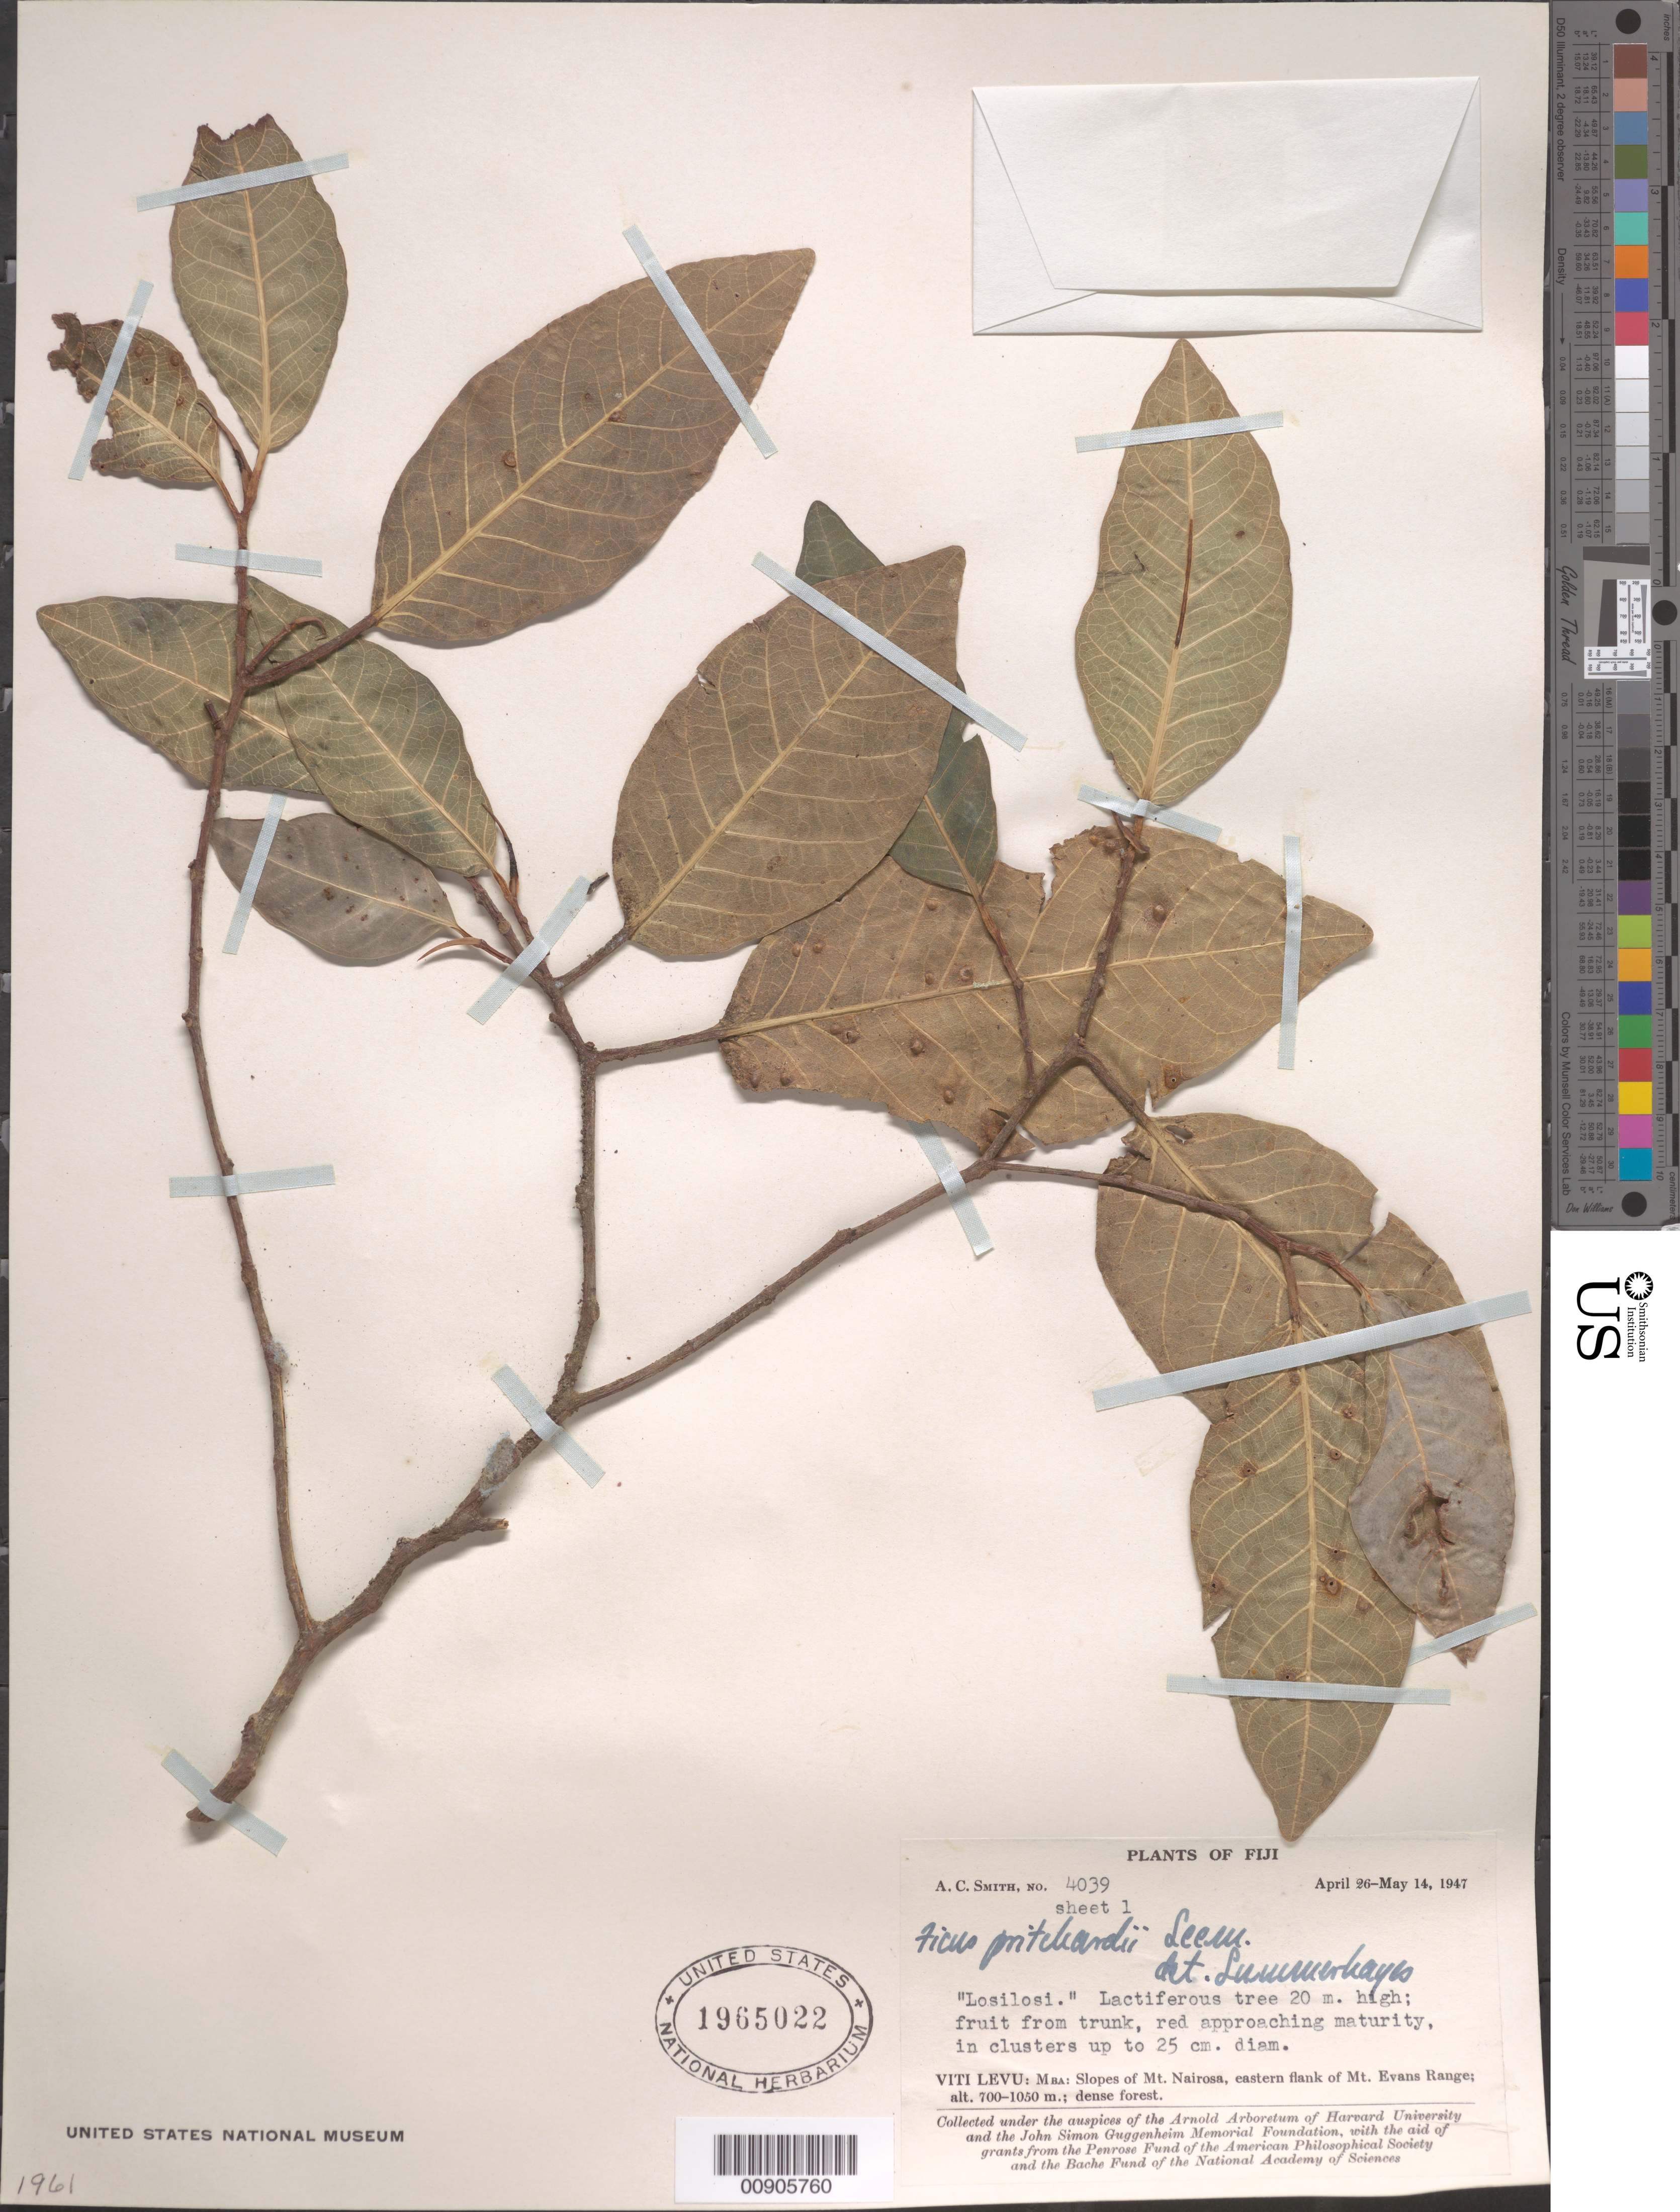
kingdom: Plantae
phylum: Tracheophyta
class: Magnoliopsida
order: Rosales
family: Moraceae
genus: Ficus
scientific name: Ficus pritchardii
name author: Seem.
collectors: A. C. Smith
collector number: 4039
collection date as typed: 26 Apr 1947 to 14 May 1947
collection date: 1947-04-26/1947-05-14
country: Fiji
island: Viti Levu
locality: Mba: Slopes of Mt. Nairosa, eastern flank of Mt. Evans Range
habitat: dense forest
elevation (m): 700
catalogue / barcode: US 1965022